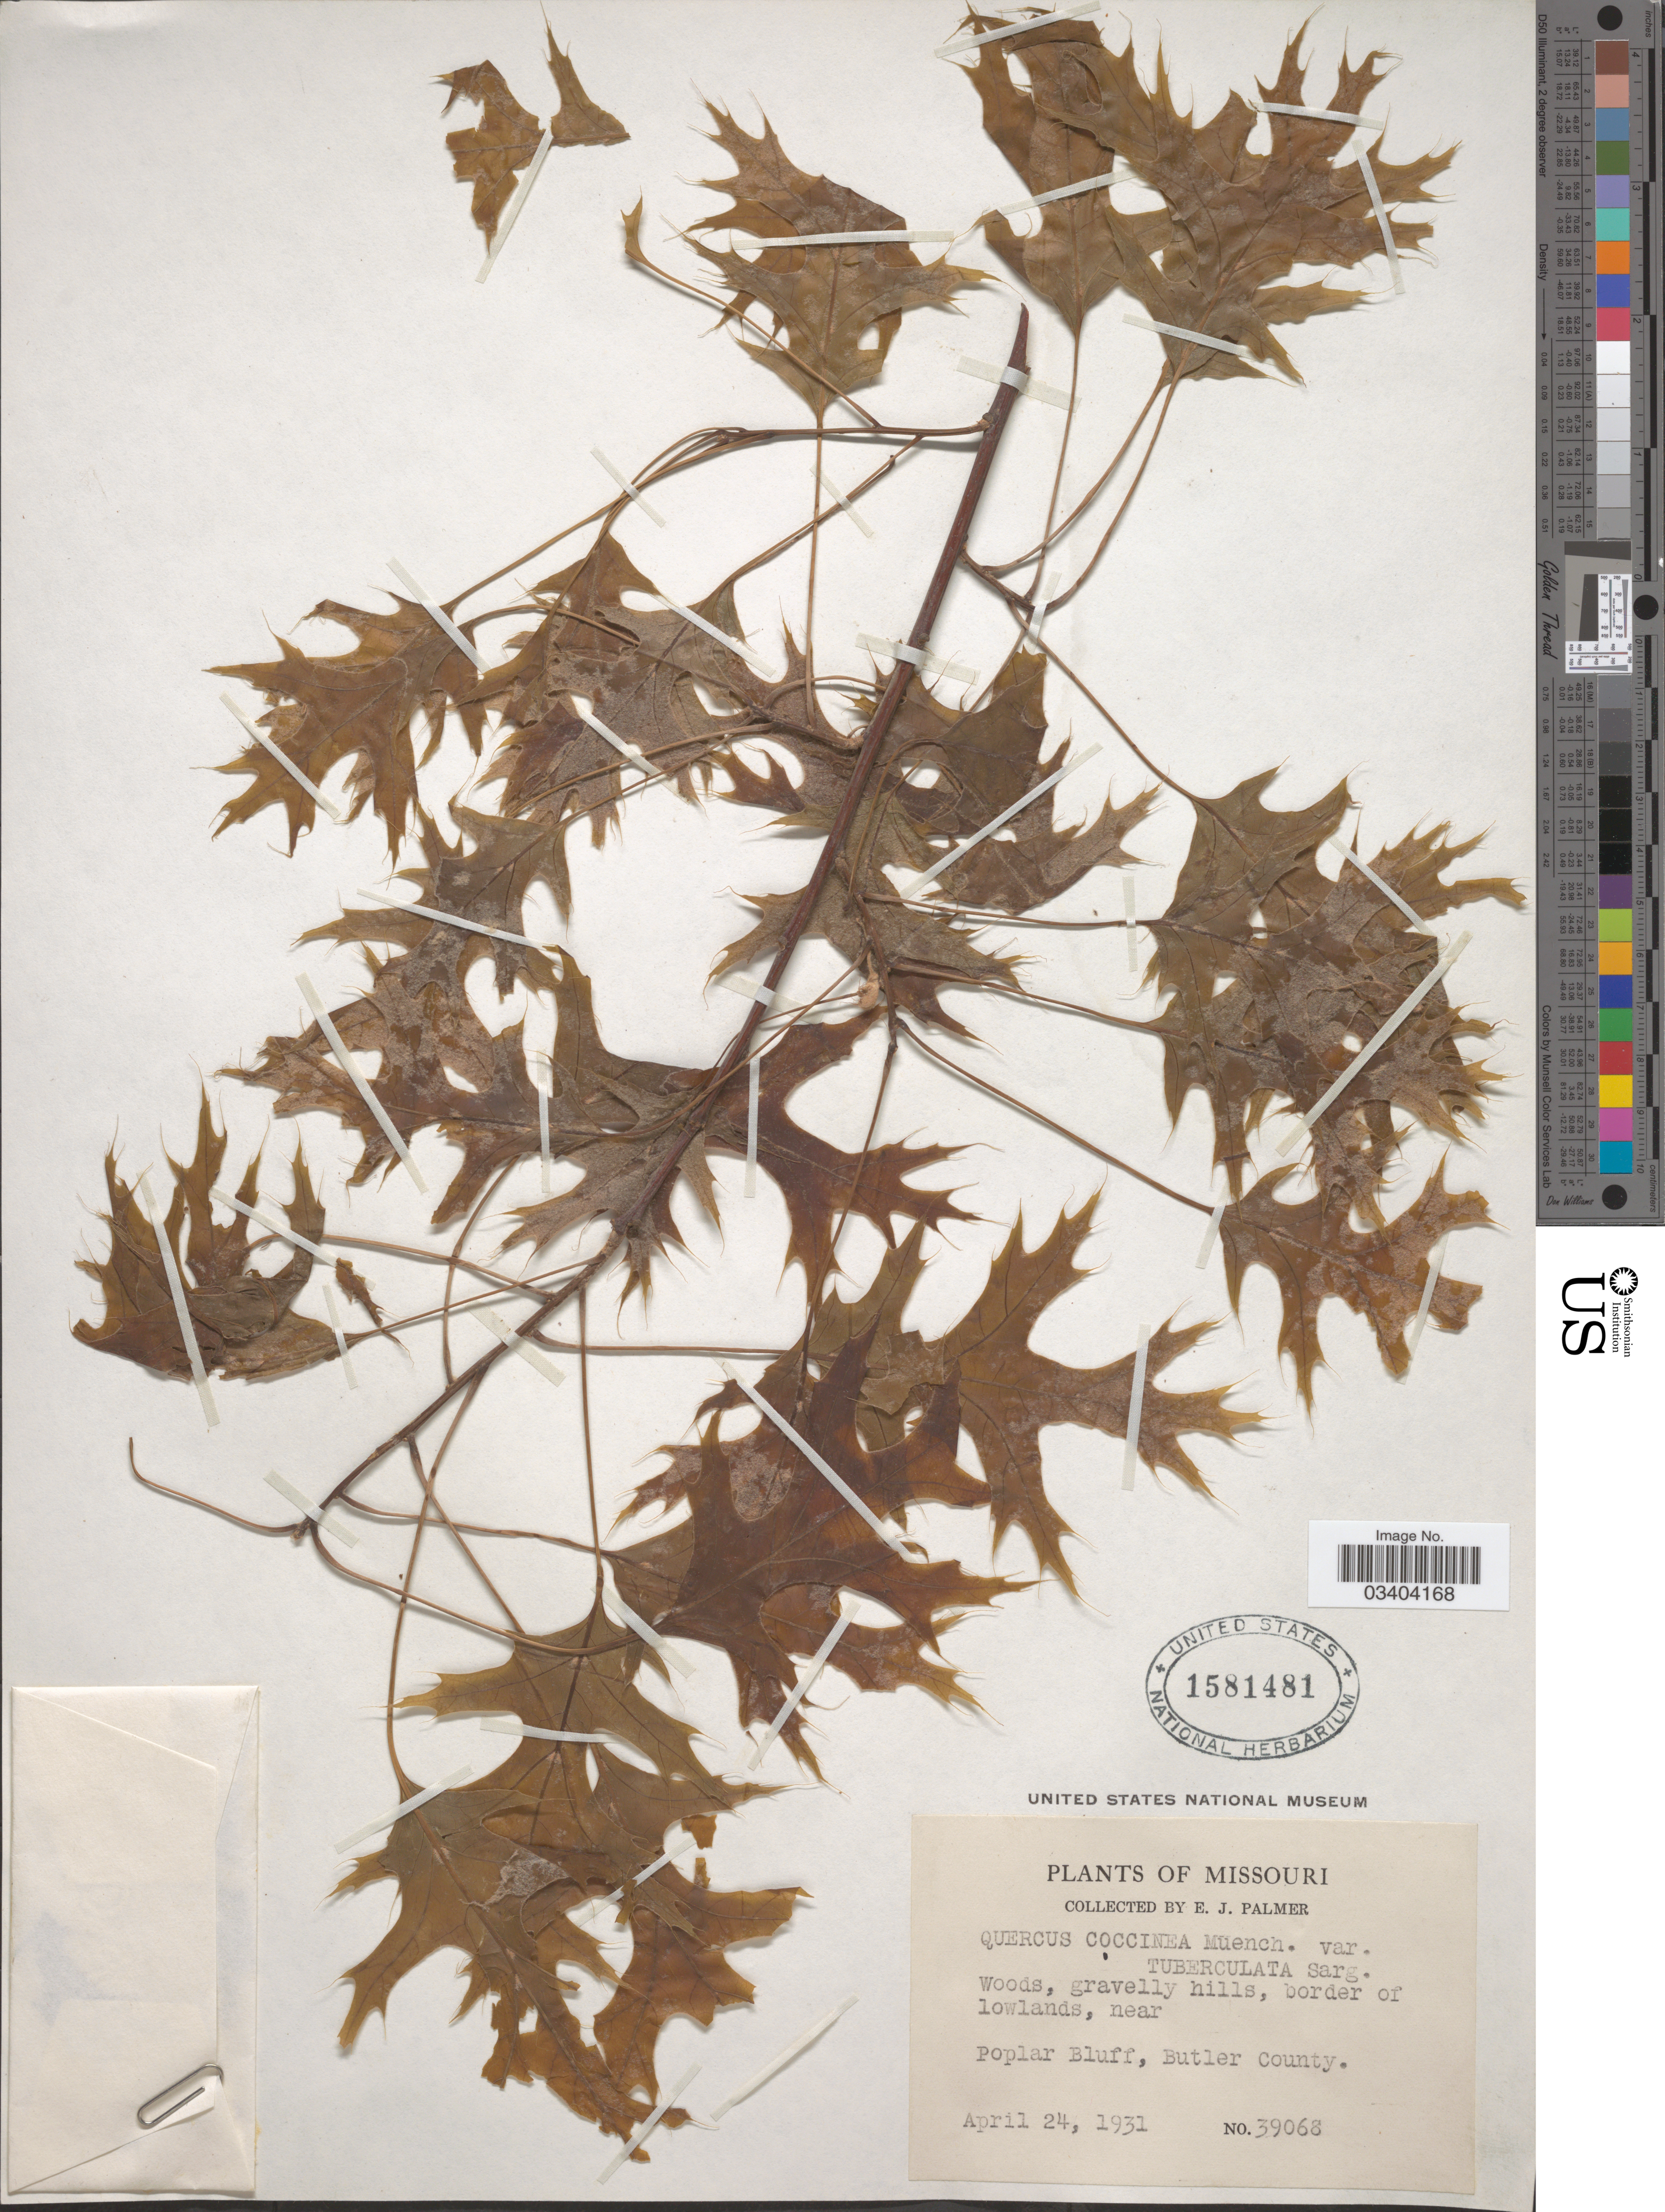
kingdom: Plantae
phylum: Tracheophyta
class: Magnoliopsida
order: Fagales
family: Fagaceae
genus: Quercus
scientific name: Quercus coccinea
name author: Münchh.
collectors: E. J. Palmer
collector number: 39068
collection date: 1931-04-24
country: United States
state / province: Missouri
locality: Border of lowlands, near Poplar Bluff, Butler County.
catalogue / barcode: US 1581481